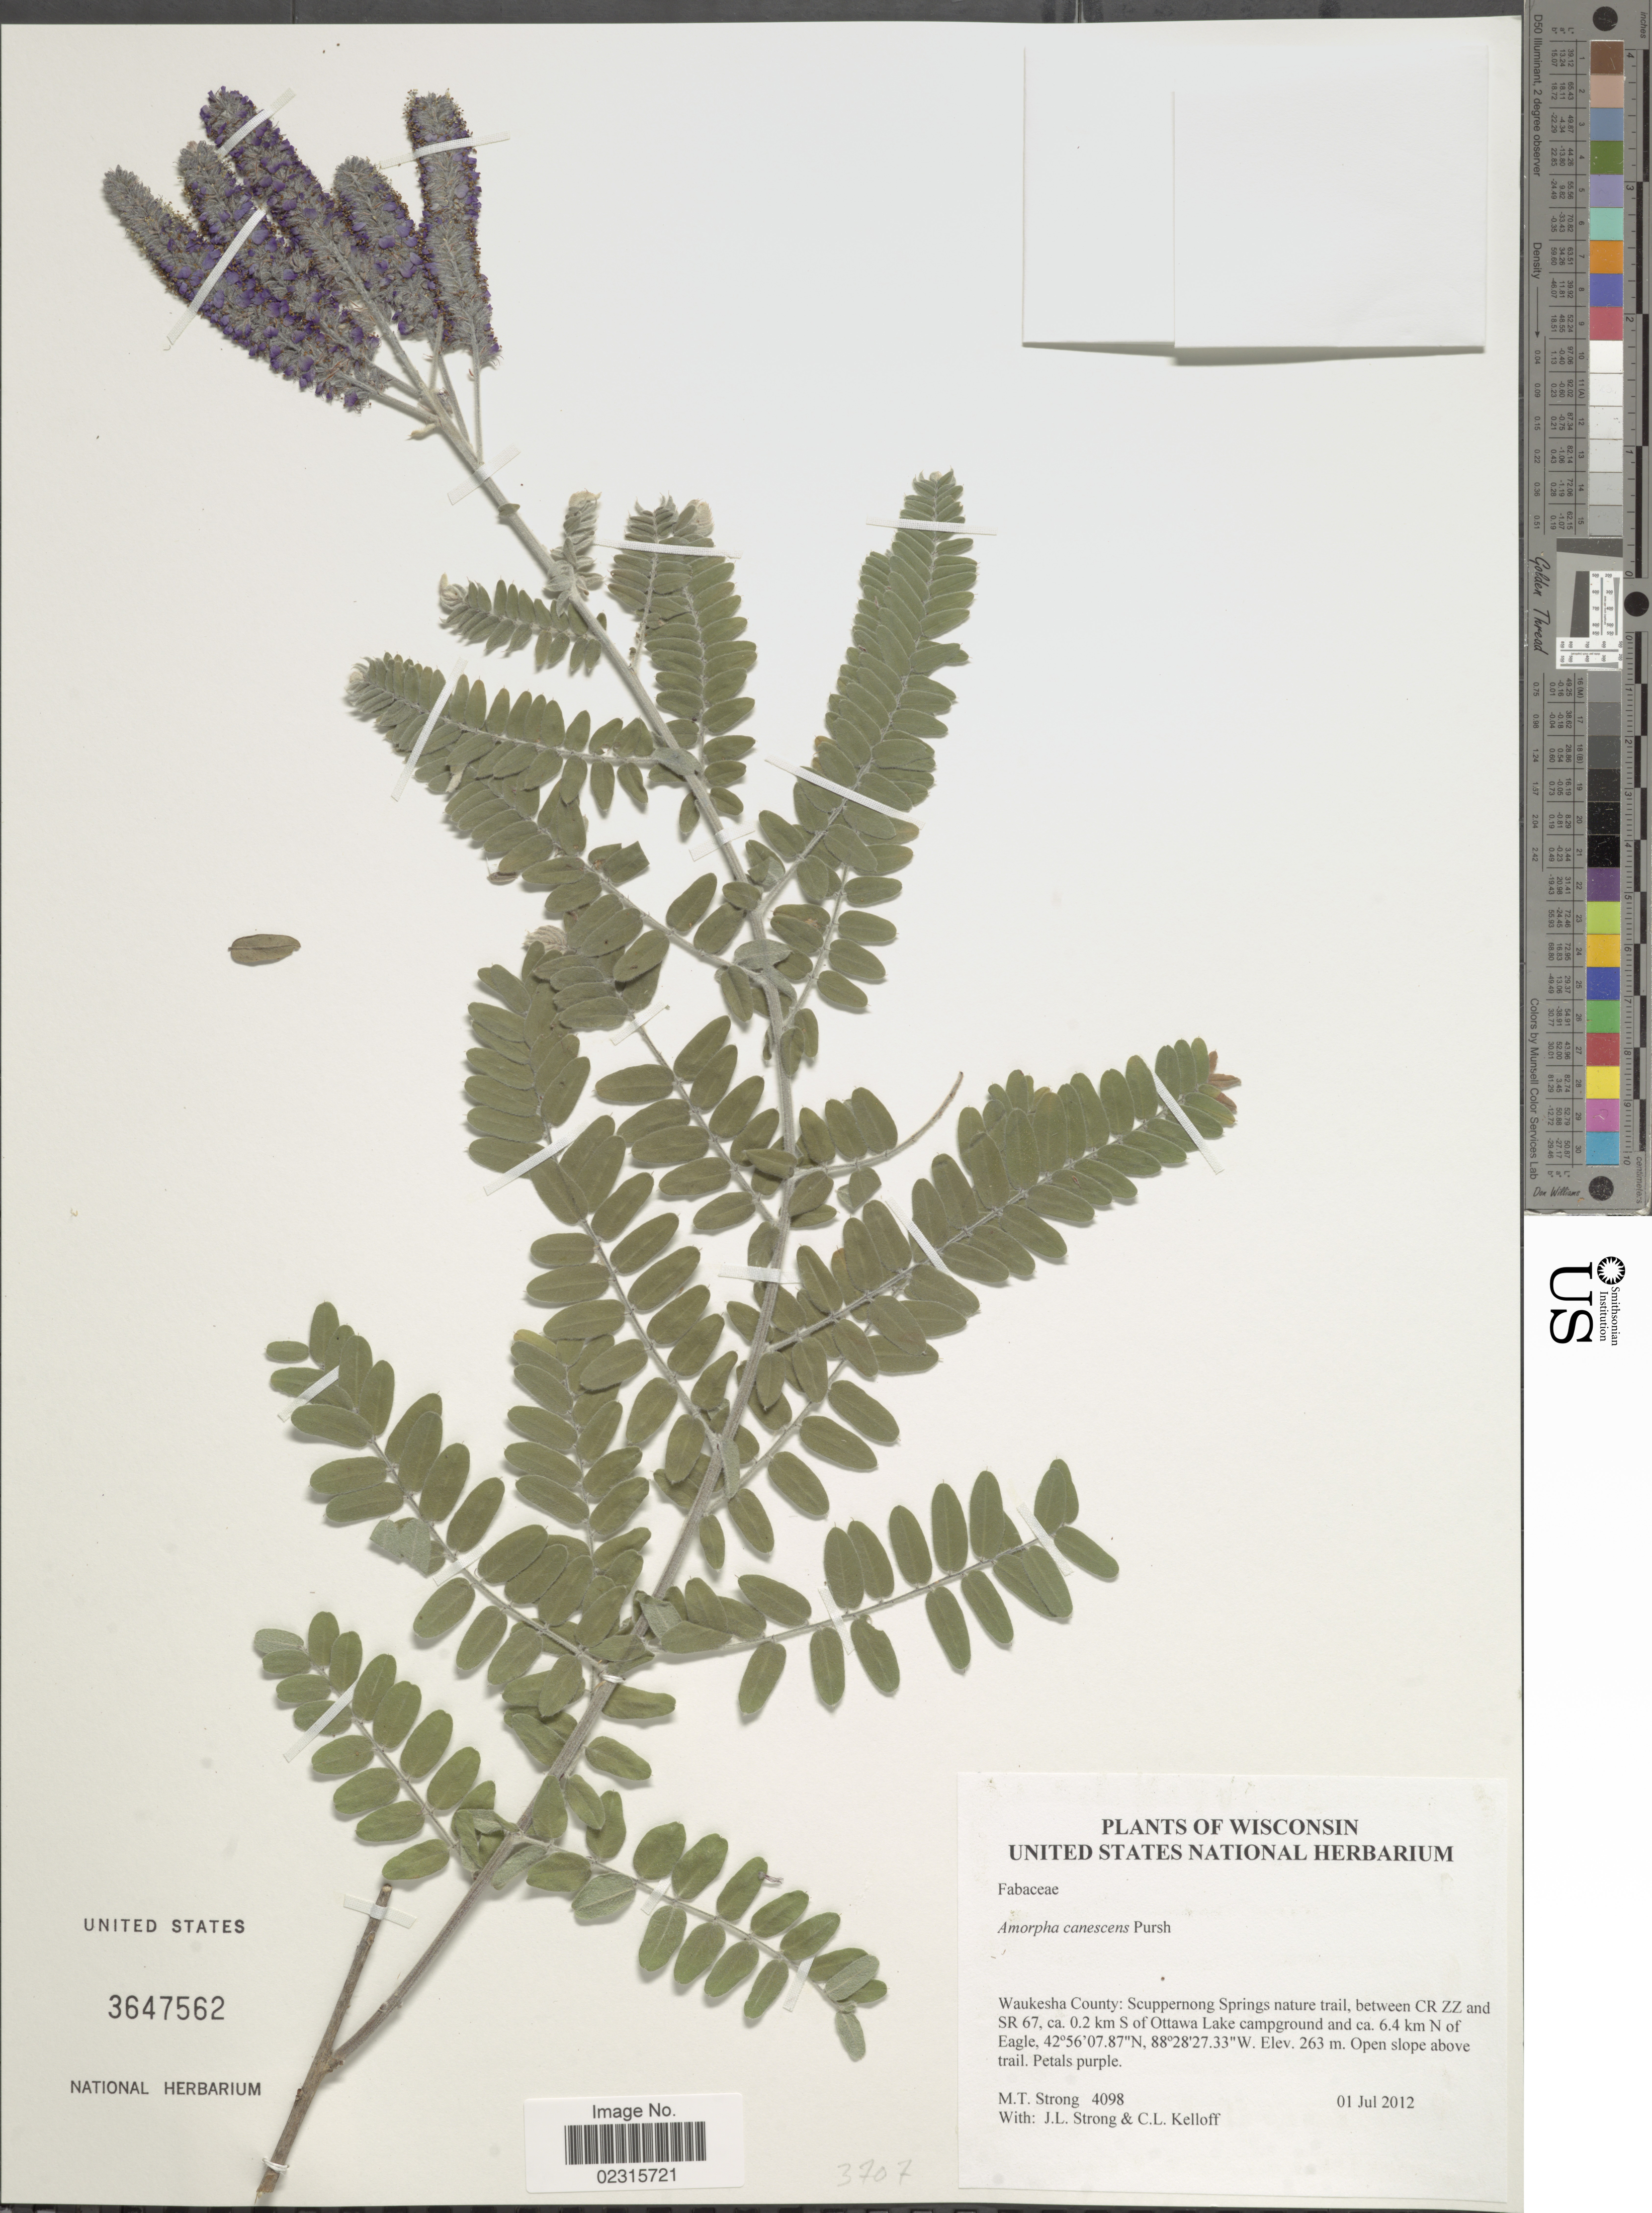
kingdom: Plantae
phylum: Tracheophyta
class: Magnoliopsida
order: Fabales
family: Fabaceae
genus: Amorpha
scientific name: Amorpha canescens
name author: Pursh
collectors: M. T. Strong, J. Strong & C. L. Kelloff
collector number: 4098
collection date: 2012-07-01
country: United States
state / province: Wisconsin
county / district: Waukesha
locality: Waukesha County: Scuppernong Springs nature oil trail, between CR ZZ and SR 67, 0.2 km S of Ottawa Lake campground and 6.4 km N of Eagle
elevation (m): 263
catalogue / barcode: US 3647562